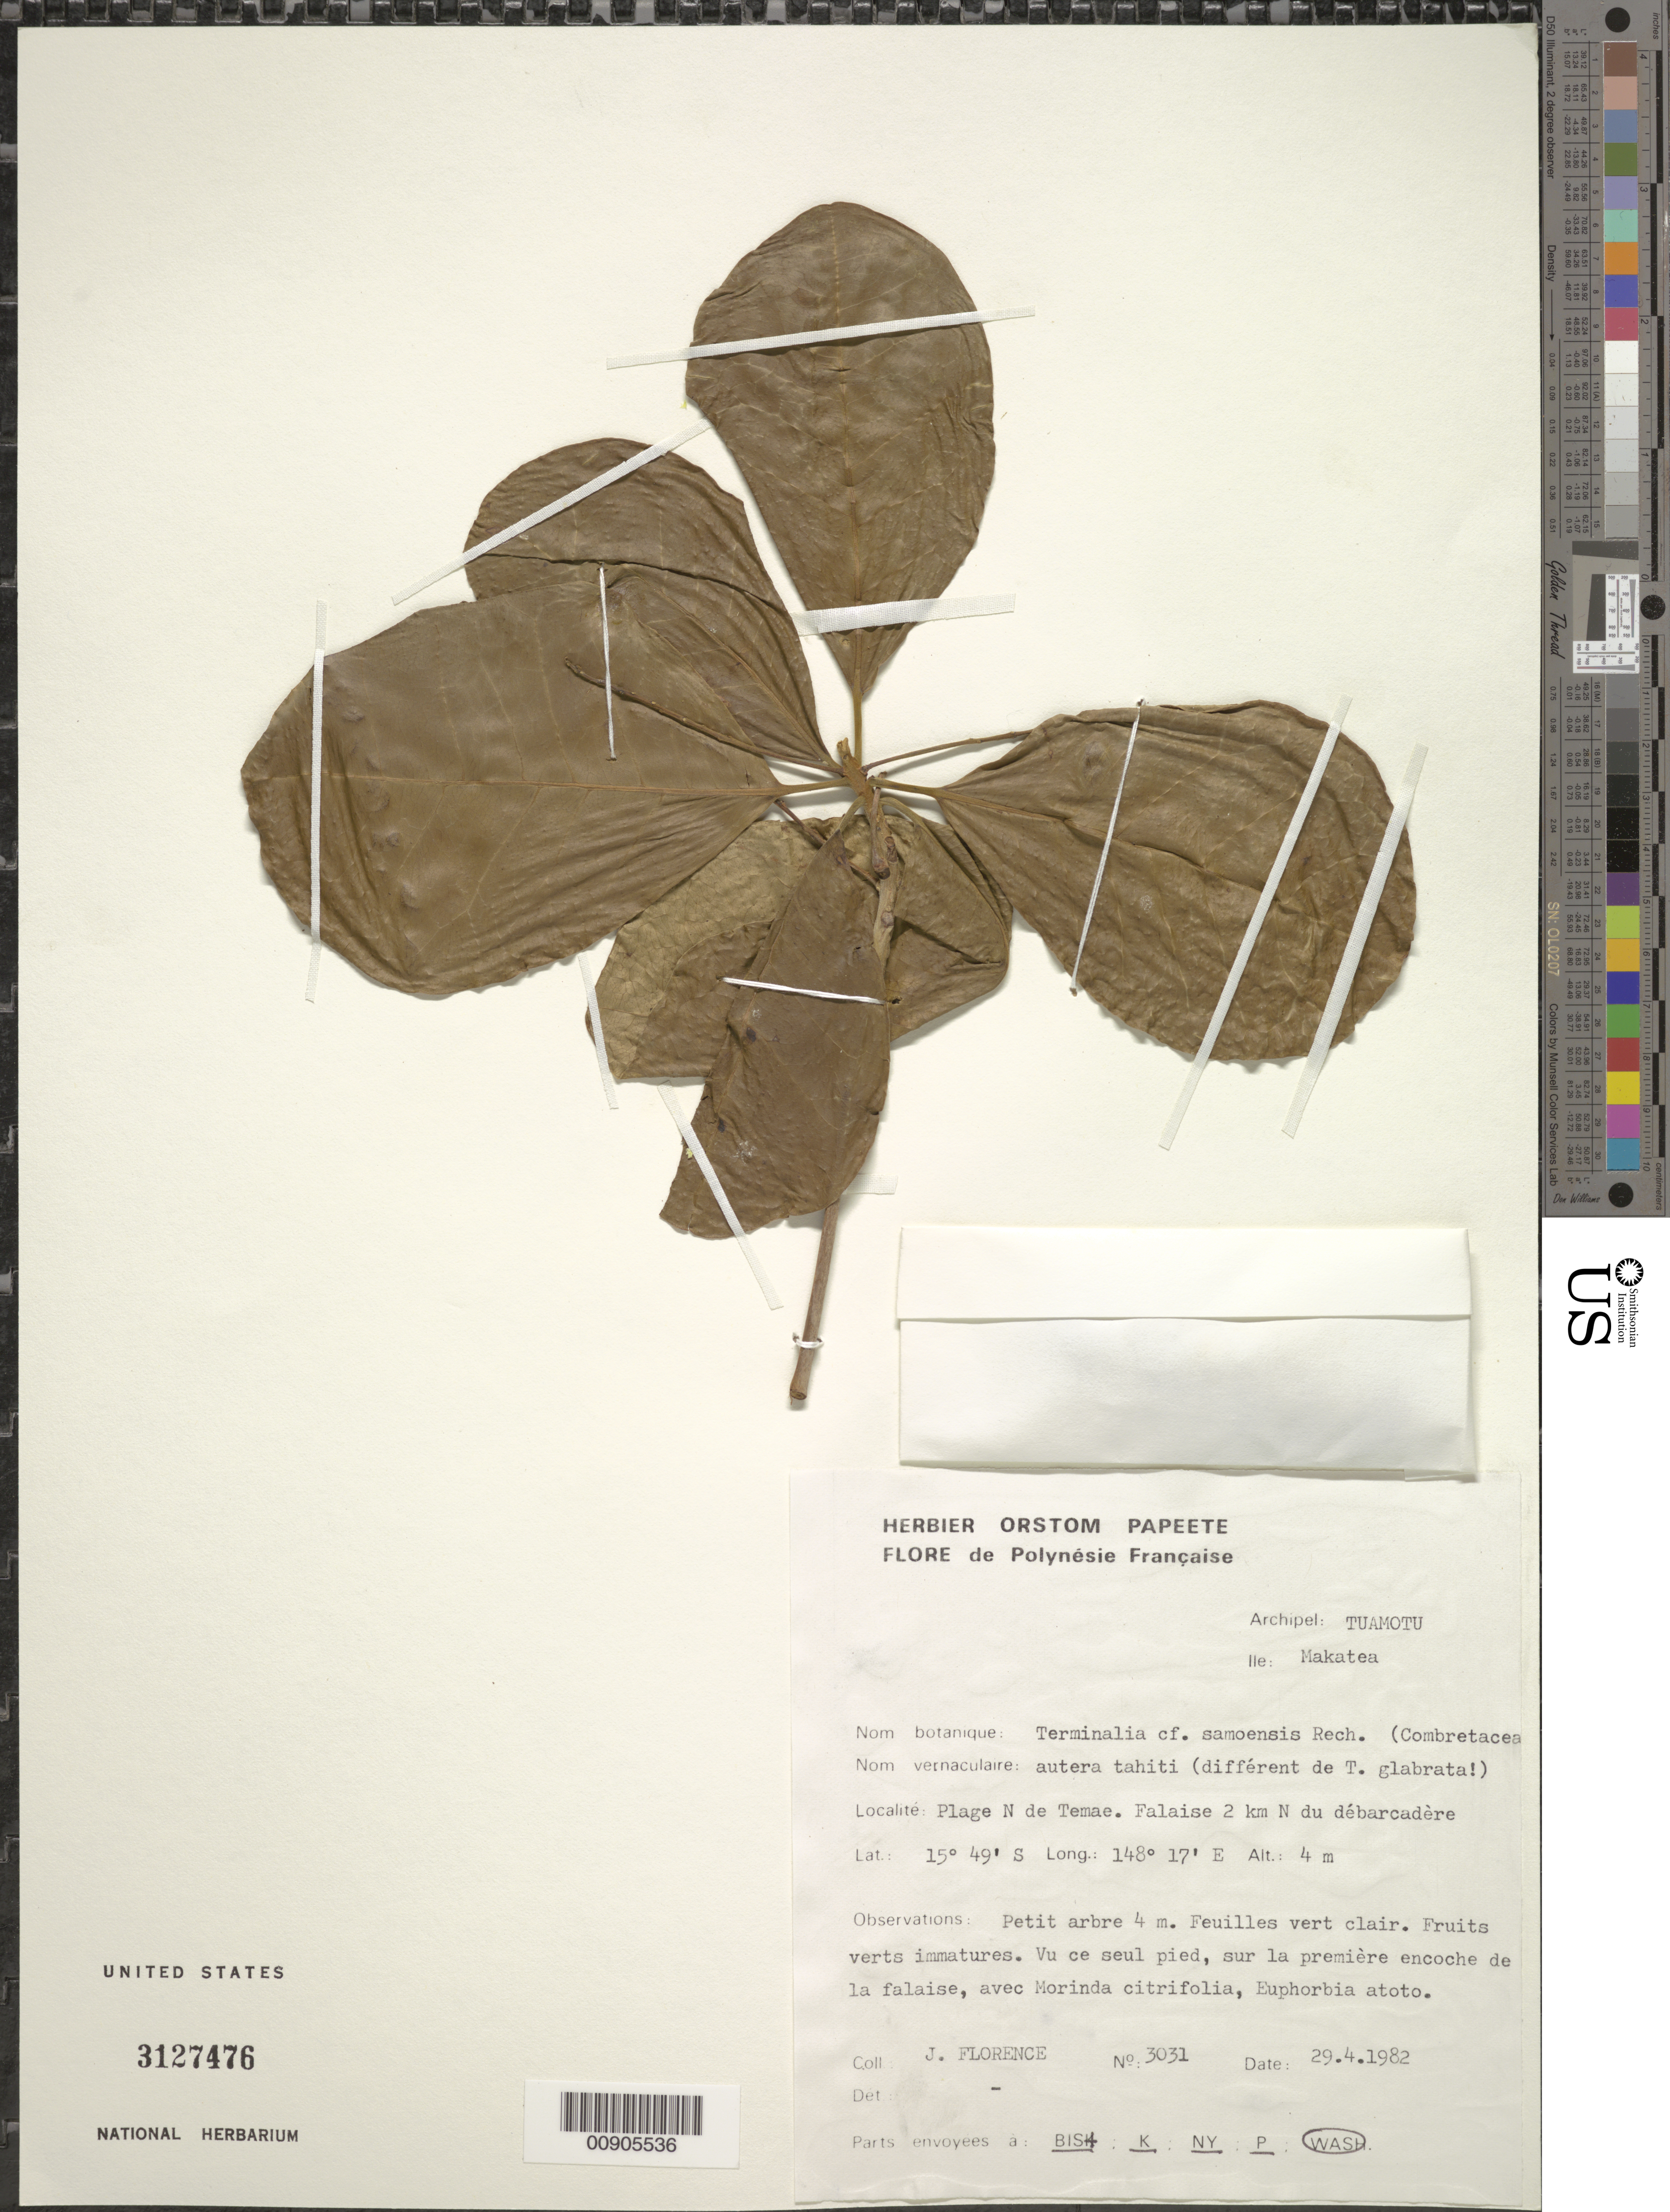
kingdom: Plantae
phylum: Tracheophyta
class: Magnoliopsida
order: Myrtales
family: Combretaceae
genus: Terminalia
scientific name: Terminalia samoensis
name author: Rech.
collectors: J. Florence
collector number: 3031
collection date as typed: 29 Apr 1982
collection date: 1982-04-29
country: French Polynesia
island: Makatea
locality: Plage N de Temae. Falaise 2 km N du debarcadere.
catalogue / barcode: US 3127476